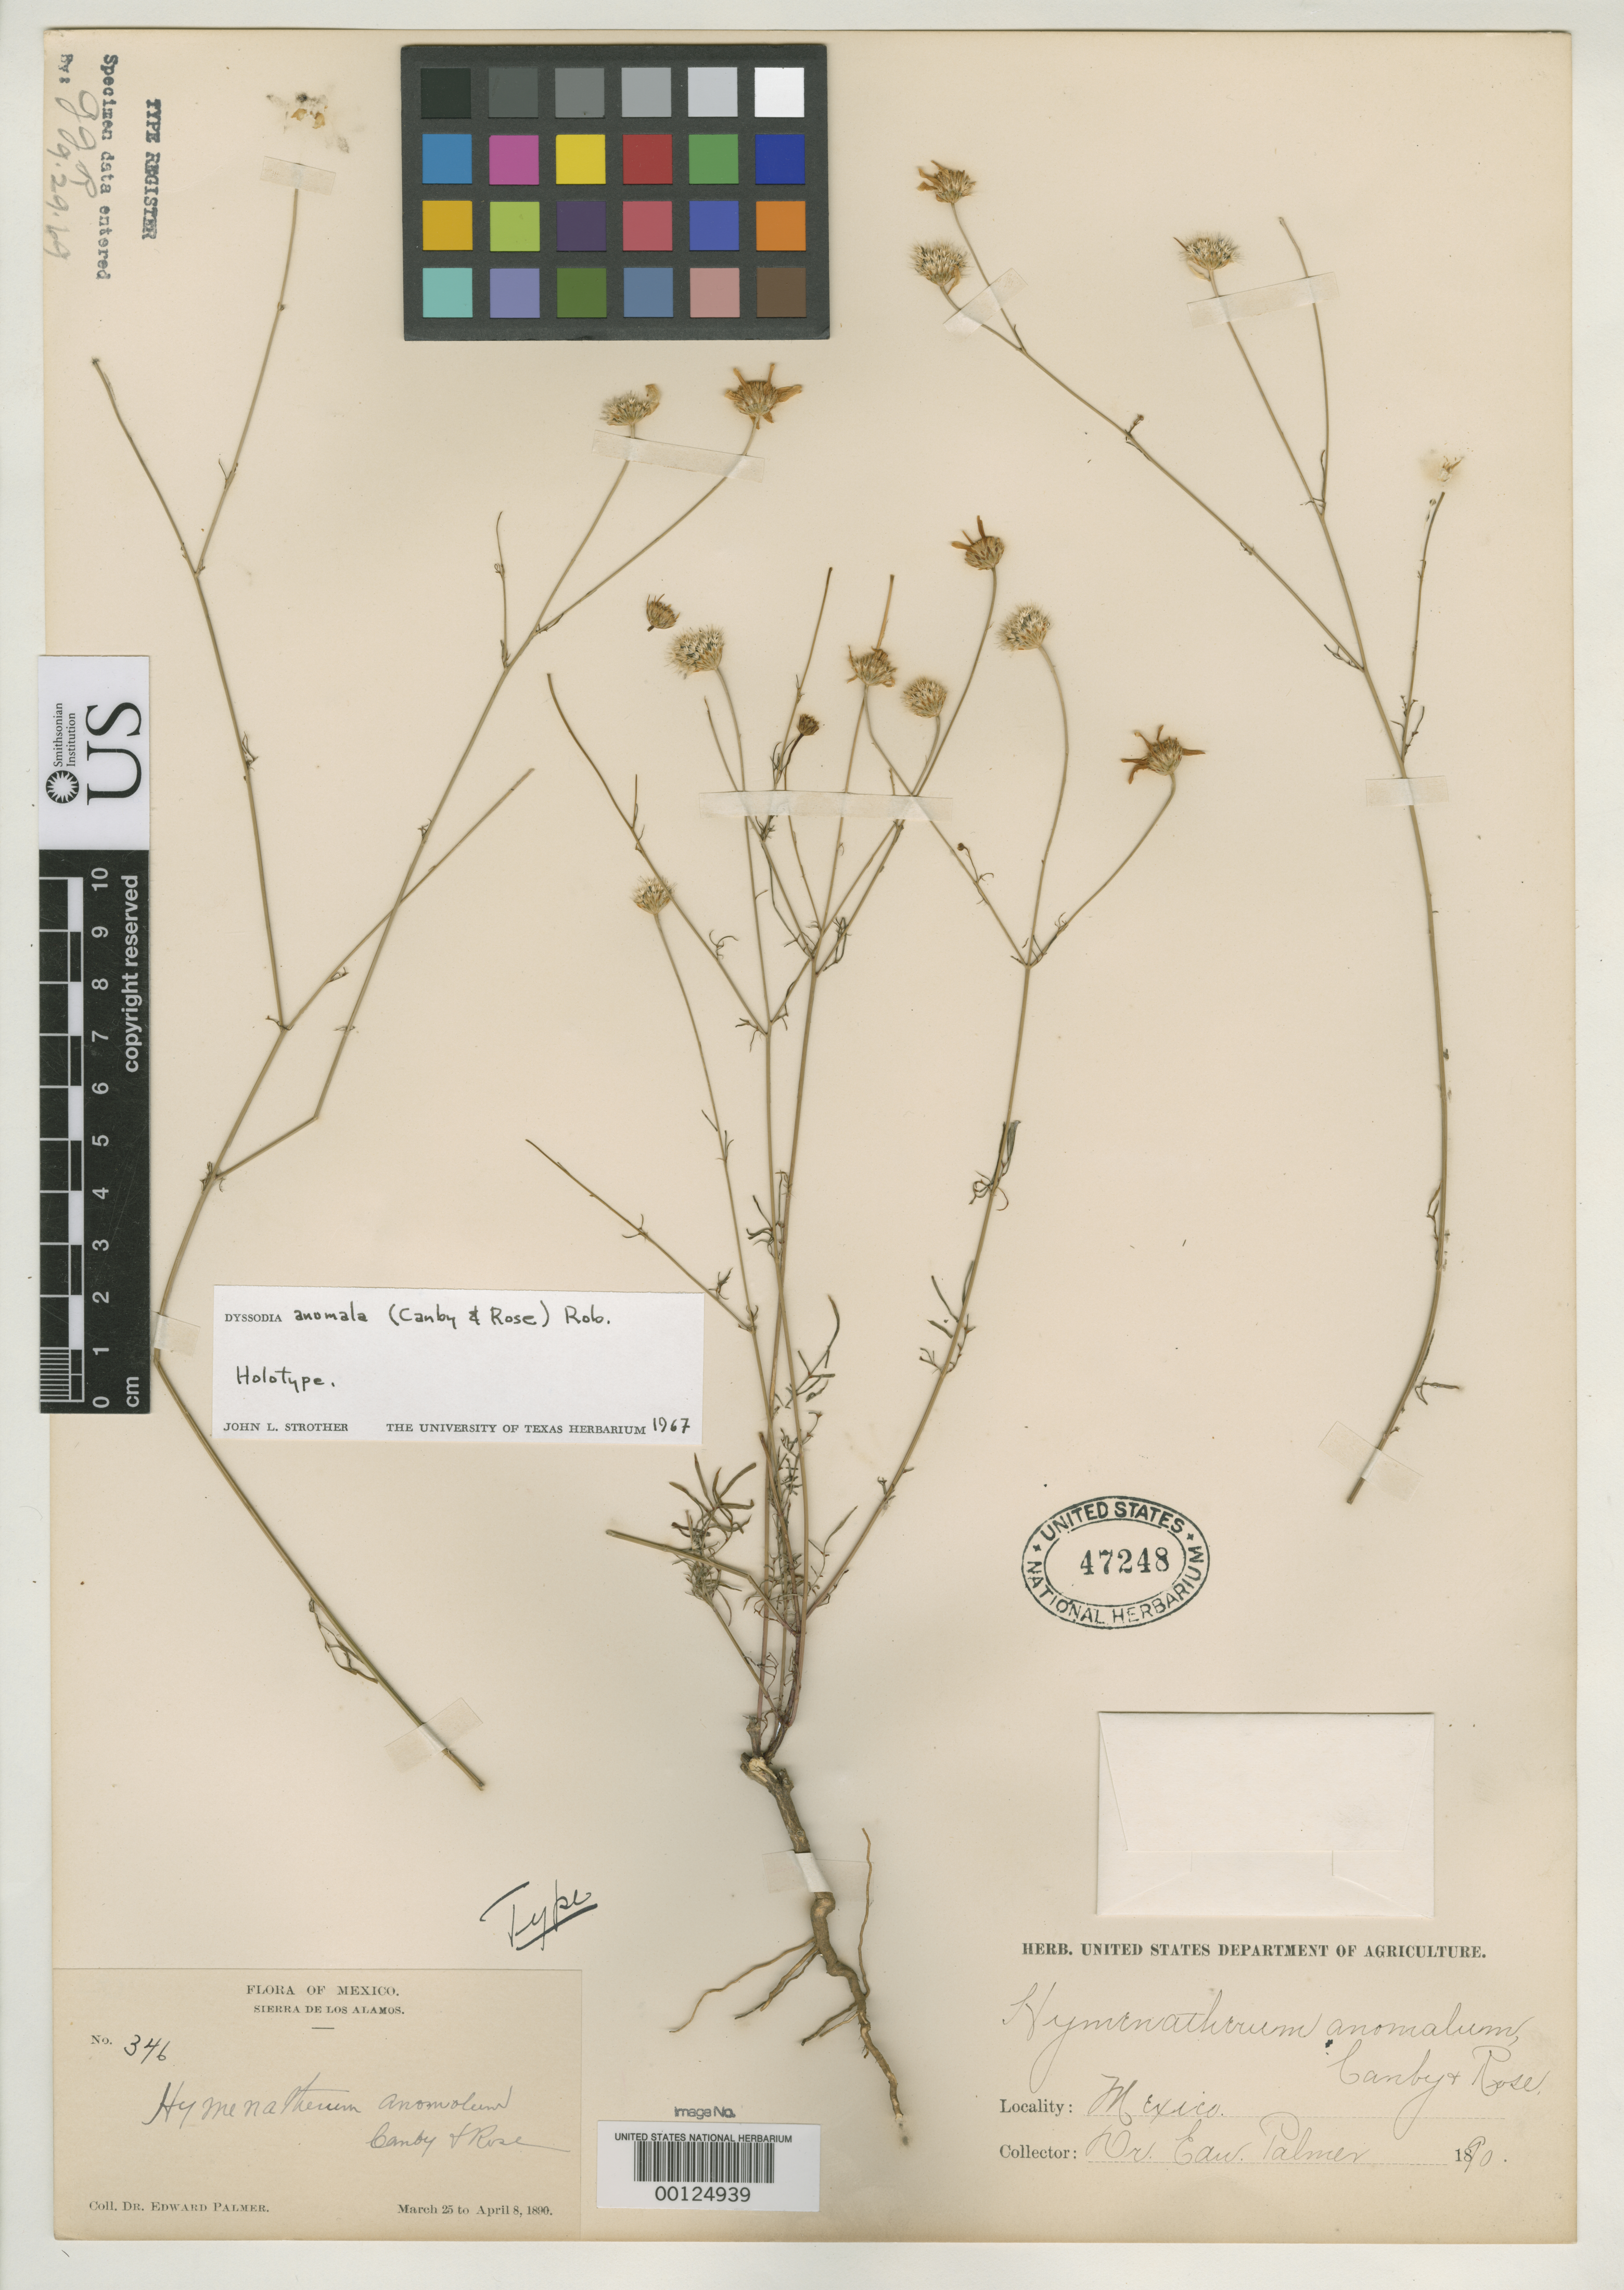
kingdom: Plantae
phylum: Tracheophyta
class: Magnoliopsida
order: Asterales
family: Asteraceae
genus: Hymenatherum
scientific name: Hymenatherum anomalum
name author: Canby & Rose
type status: Holotype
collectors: E. Palmer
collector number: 346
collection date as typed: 26 Mar 1890 to 08 Apr 1890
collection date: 1890-03-26/1890-04-08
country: Mexico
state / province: Sonora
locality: Alamos Mtn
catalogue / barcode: US 47248